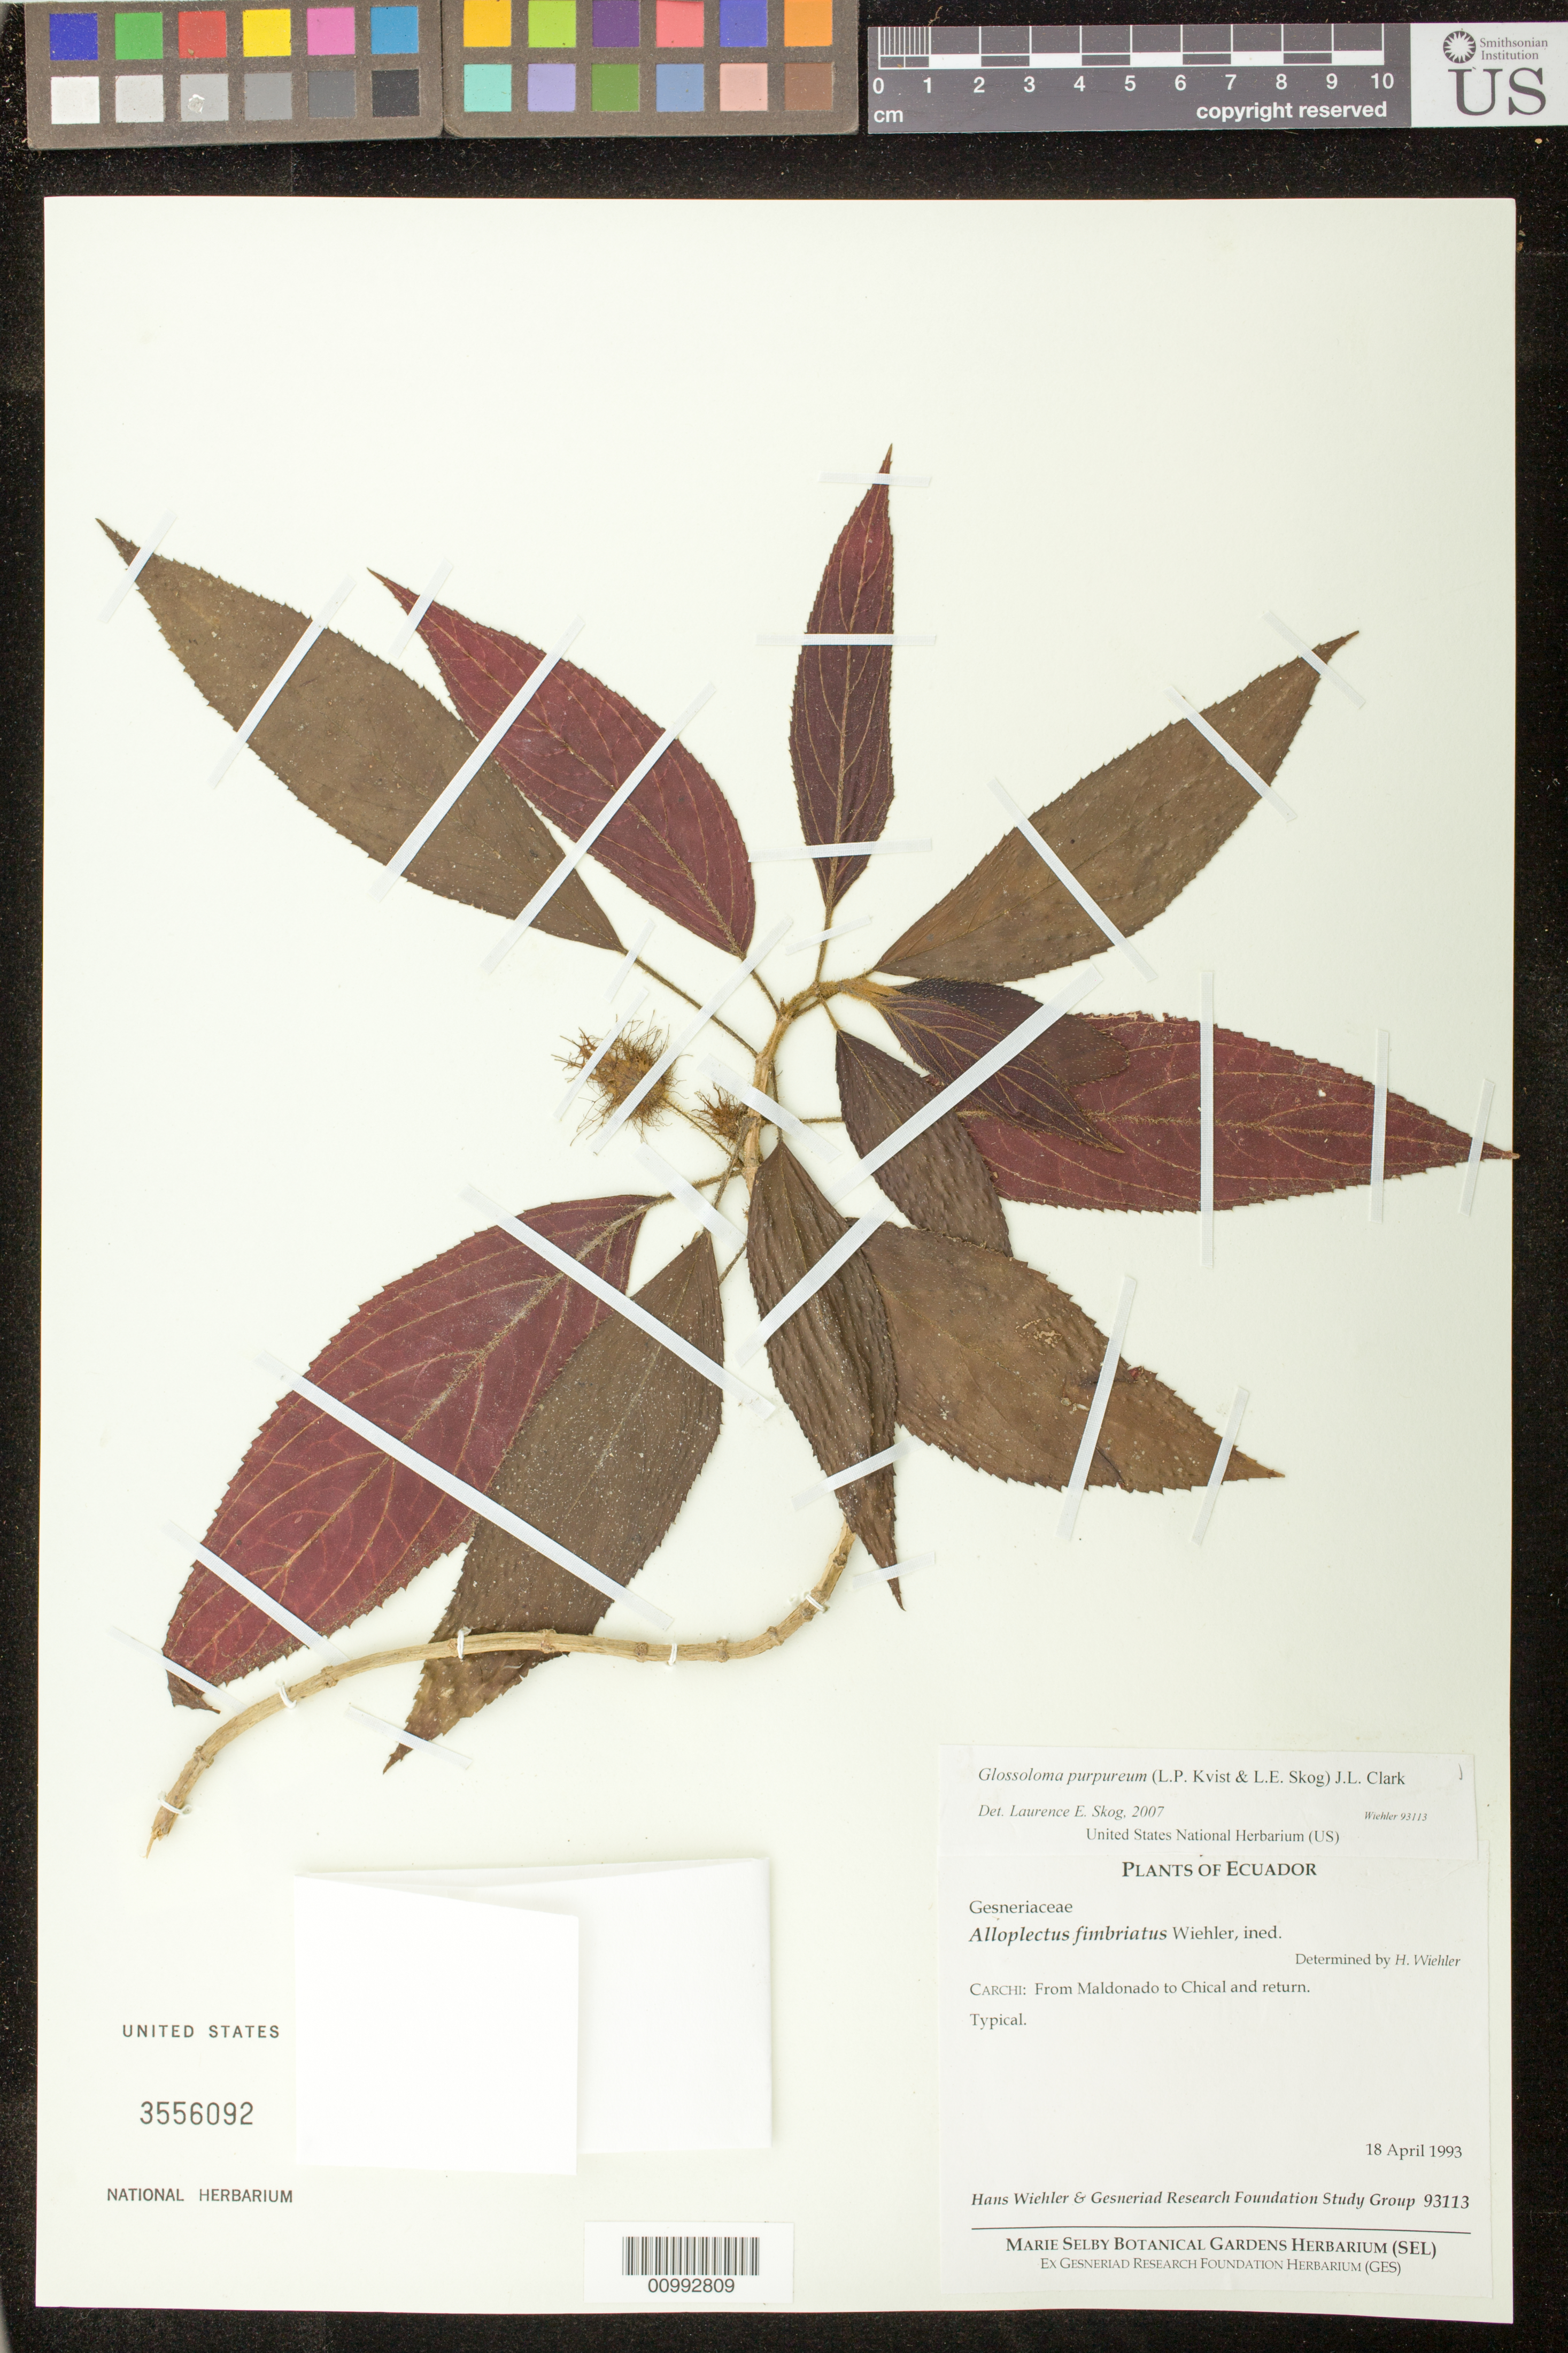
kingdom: Plantae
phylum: Tracheophyta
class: Magnoliopsida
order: Lamiales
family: Gesneriaceae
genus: Glossoloma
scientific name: Glossoloma purpureum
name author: (L.P. Kvist & L.E. Skog) J.L. Clark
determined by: Skog, Laurence E.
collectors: H. J. Wiehler & GRF Study Group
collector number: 93113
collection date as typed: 18 Apr 1993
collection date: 1993-04-18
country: Ecuador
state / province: Carchi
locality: Carchi: from Maldonado to Chical and return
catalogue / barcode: US 3556092